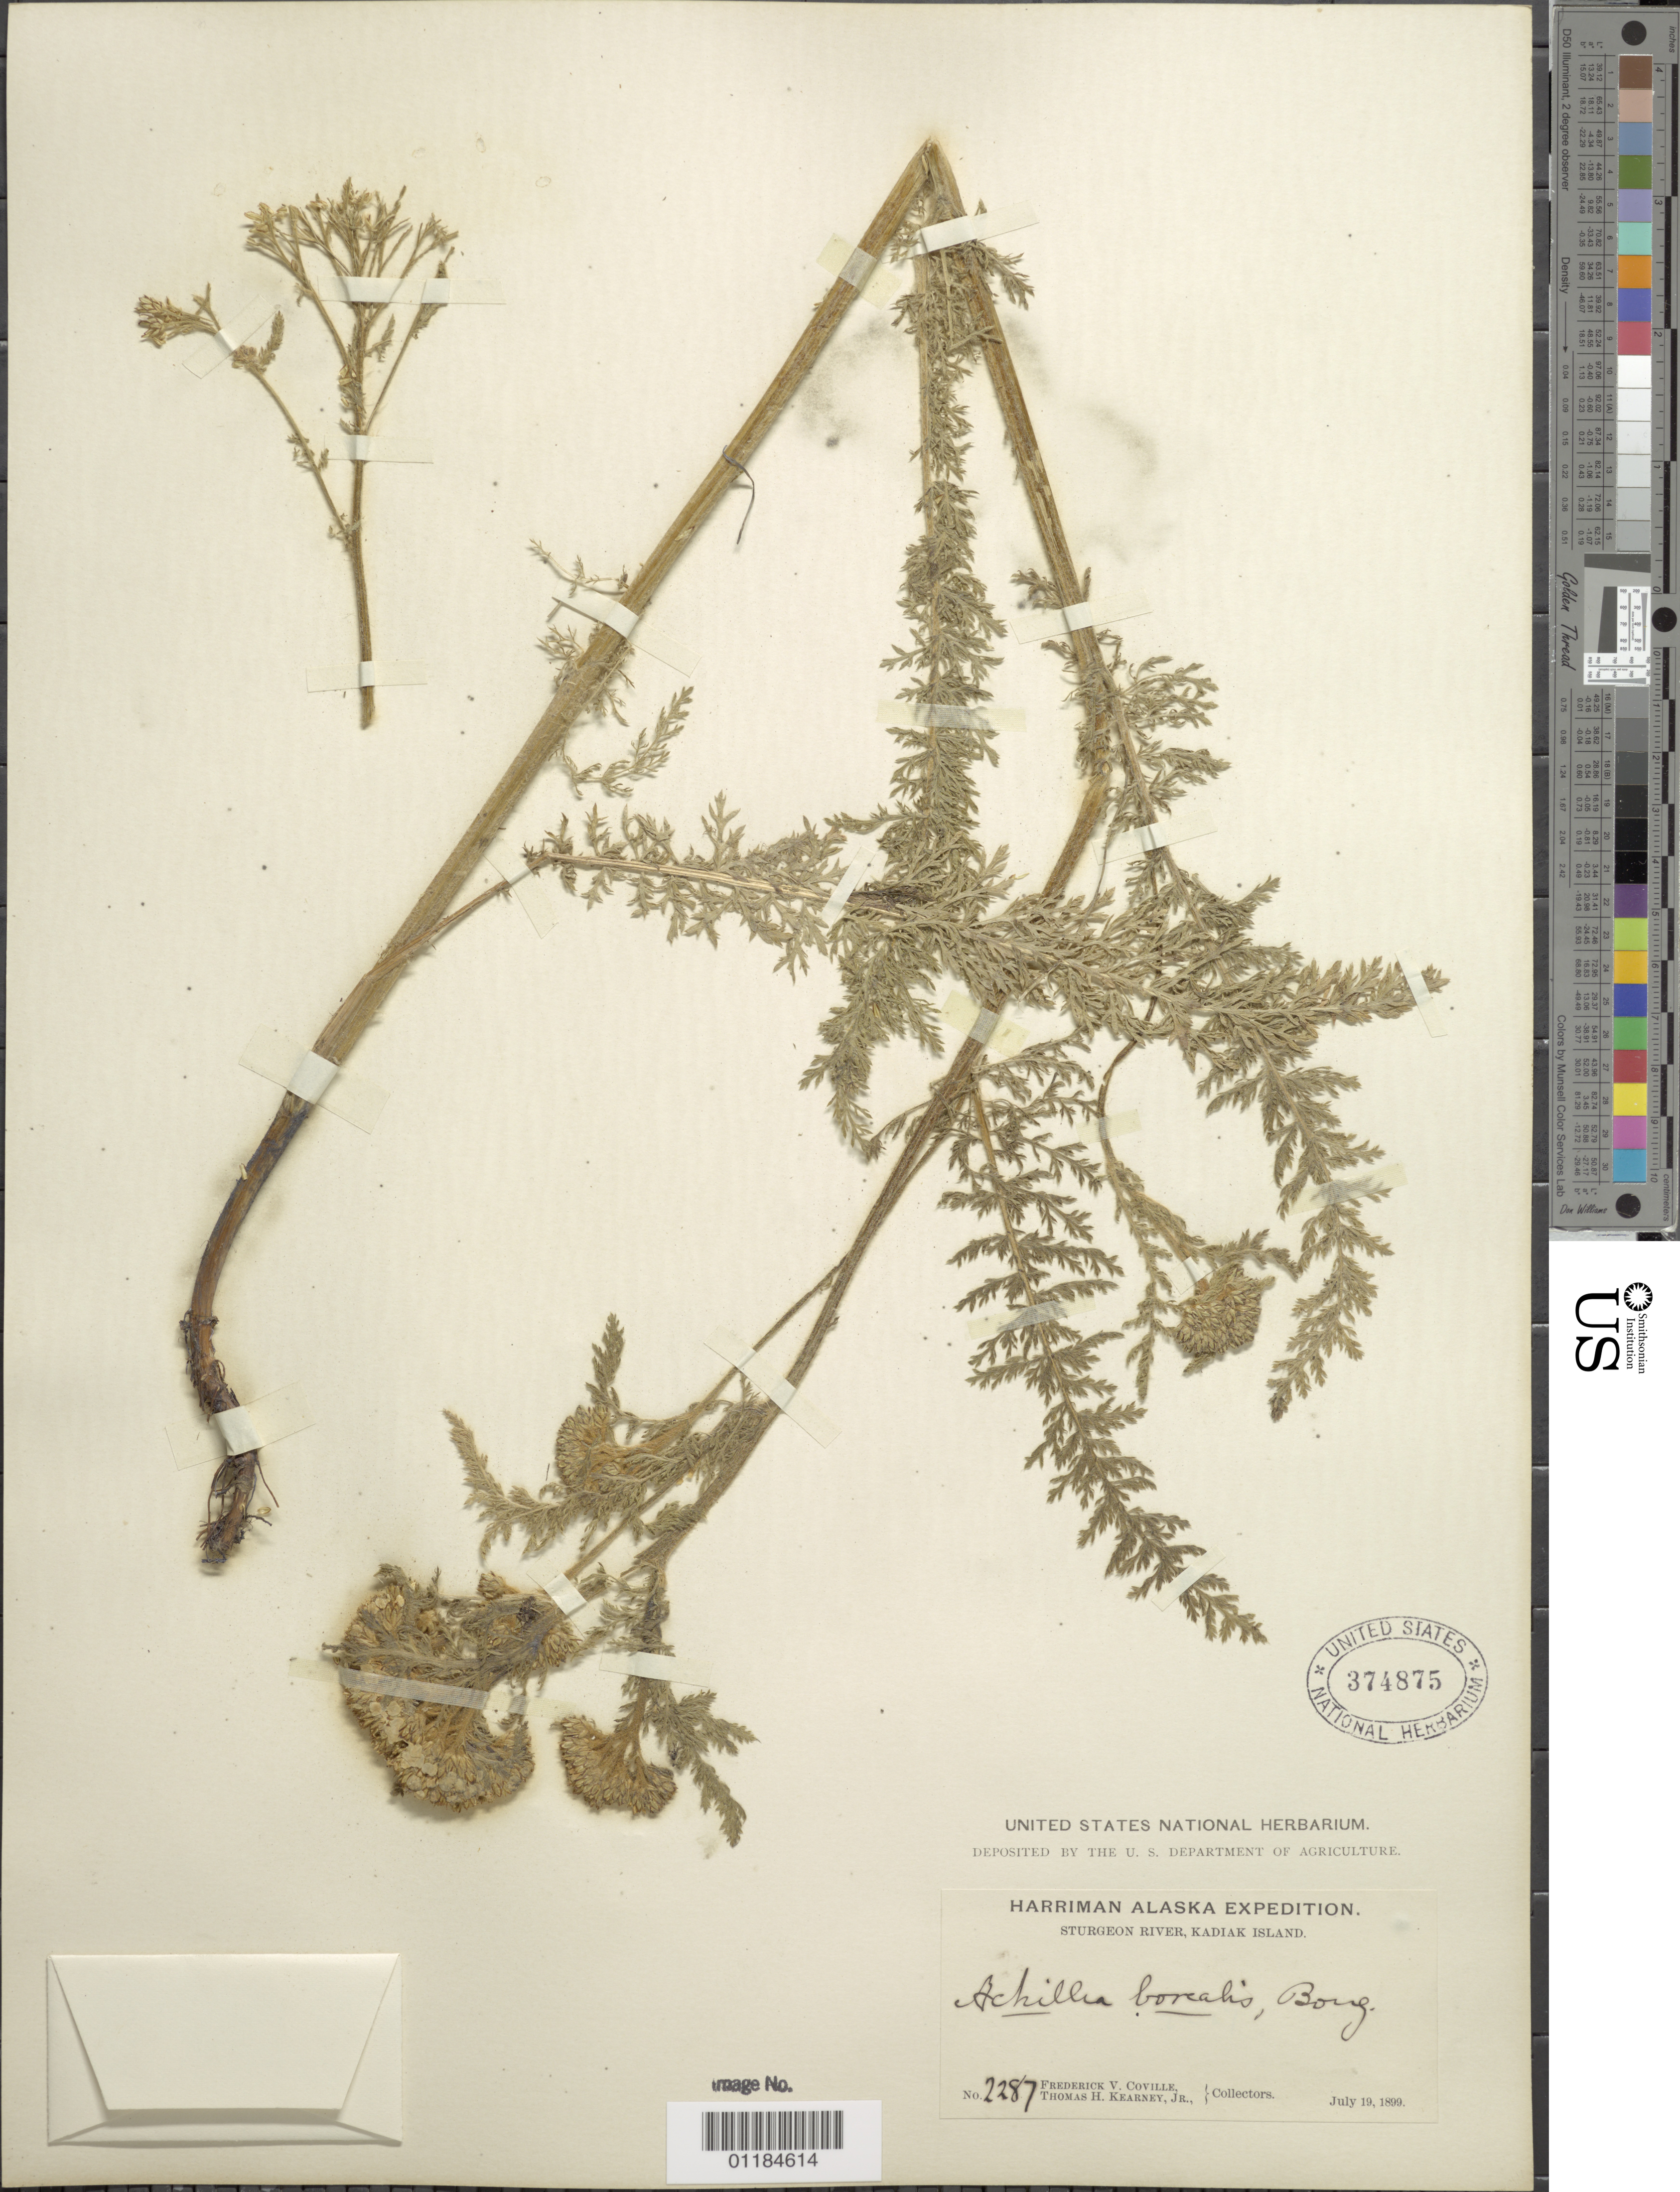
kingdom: Plantae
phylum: Tracheophyta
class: Magnoliopsida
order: Asterales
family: Asteraceae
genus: Achillea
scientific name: Achillea borealis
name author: Bong.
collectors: F. V. Coville & T. H. Kearney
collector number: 2287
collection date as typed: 19 Jul 1899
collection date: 1899-07-19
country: United States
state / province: Alaska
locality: Sturgeon River, Kodiak Island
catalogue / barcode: US 374875